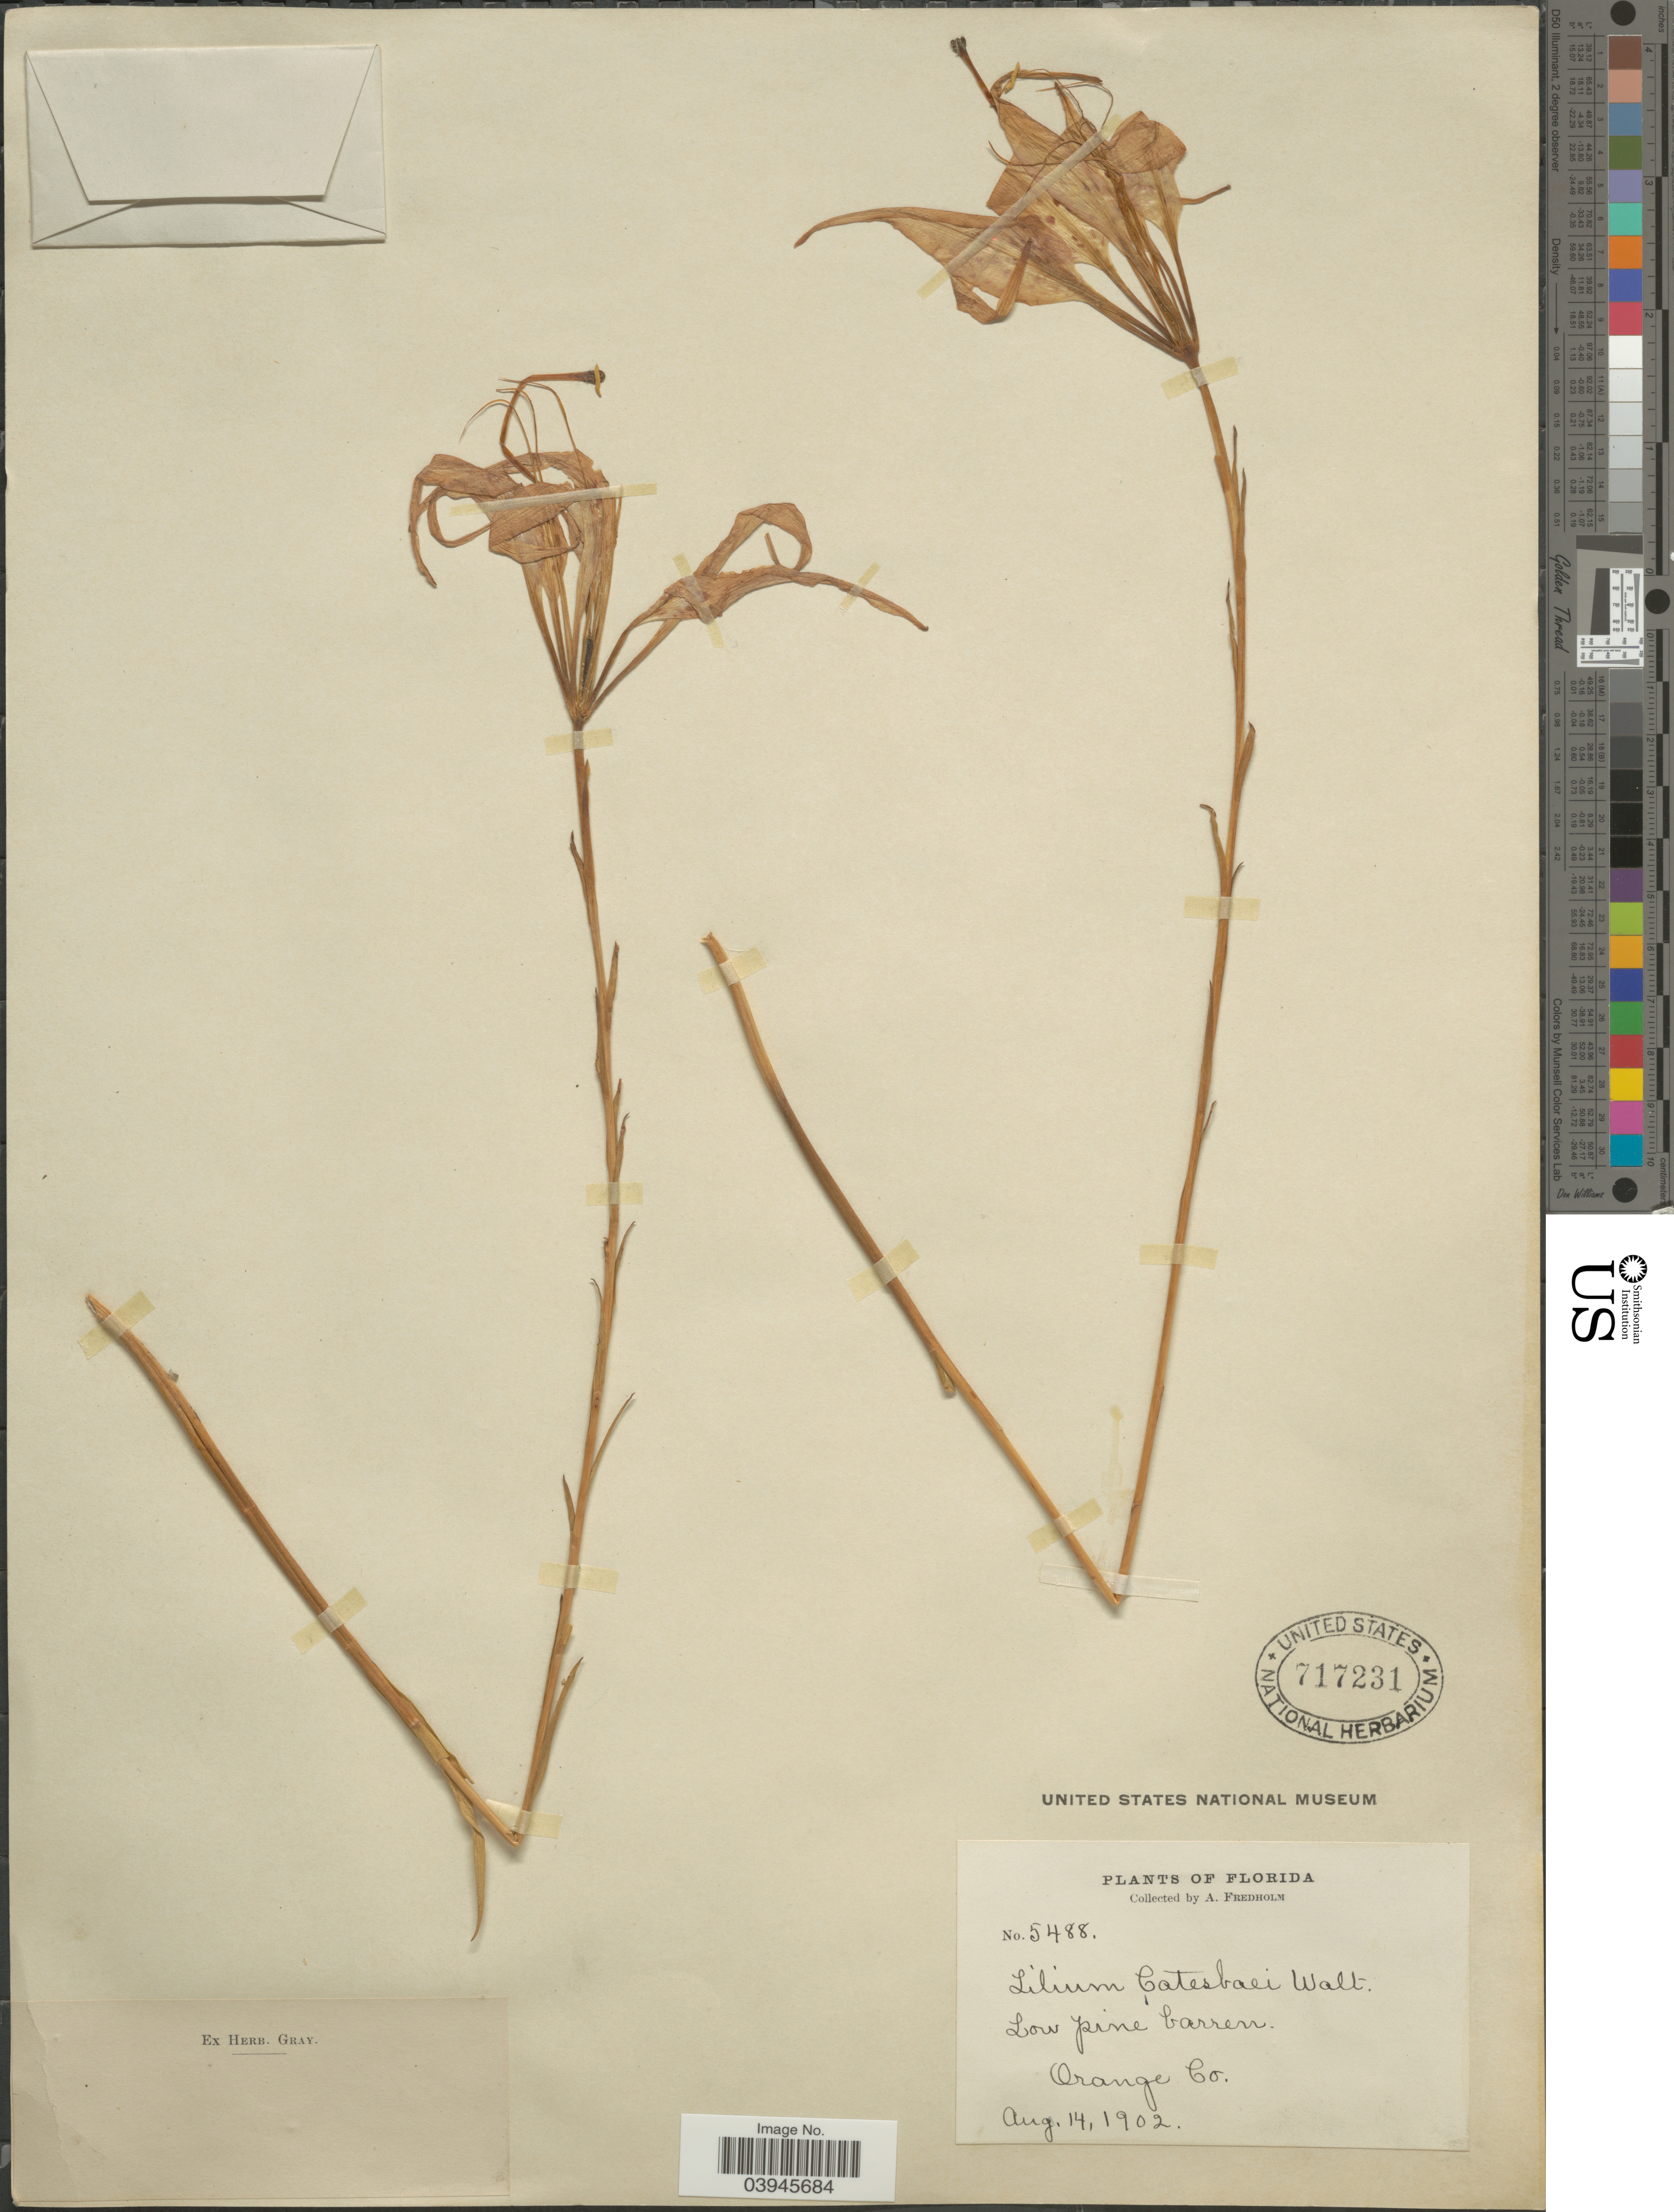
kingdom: Plantae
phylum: Tracheophyta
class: Liliopsida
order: Liliales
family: Liliaceae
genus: Lilium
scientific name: Lilium catesbaei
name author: Walter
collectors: A. Fredholm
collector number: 5488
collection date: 1902-08-14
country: United States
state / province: Florida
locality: Low pine barren. Orange Co.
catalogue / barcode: US 717231